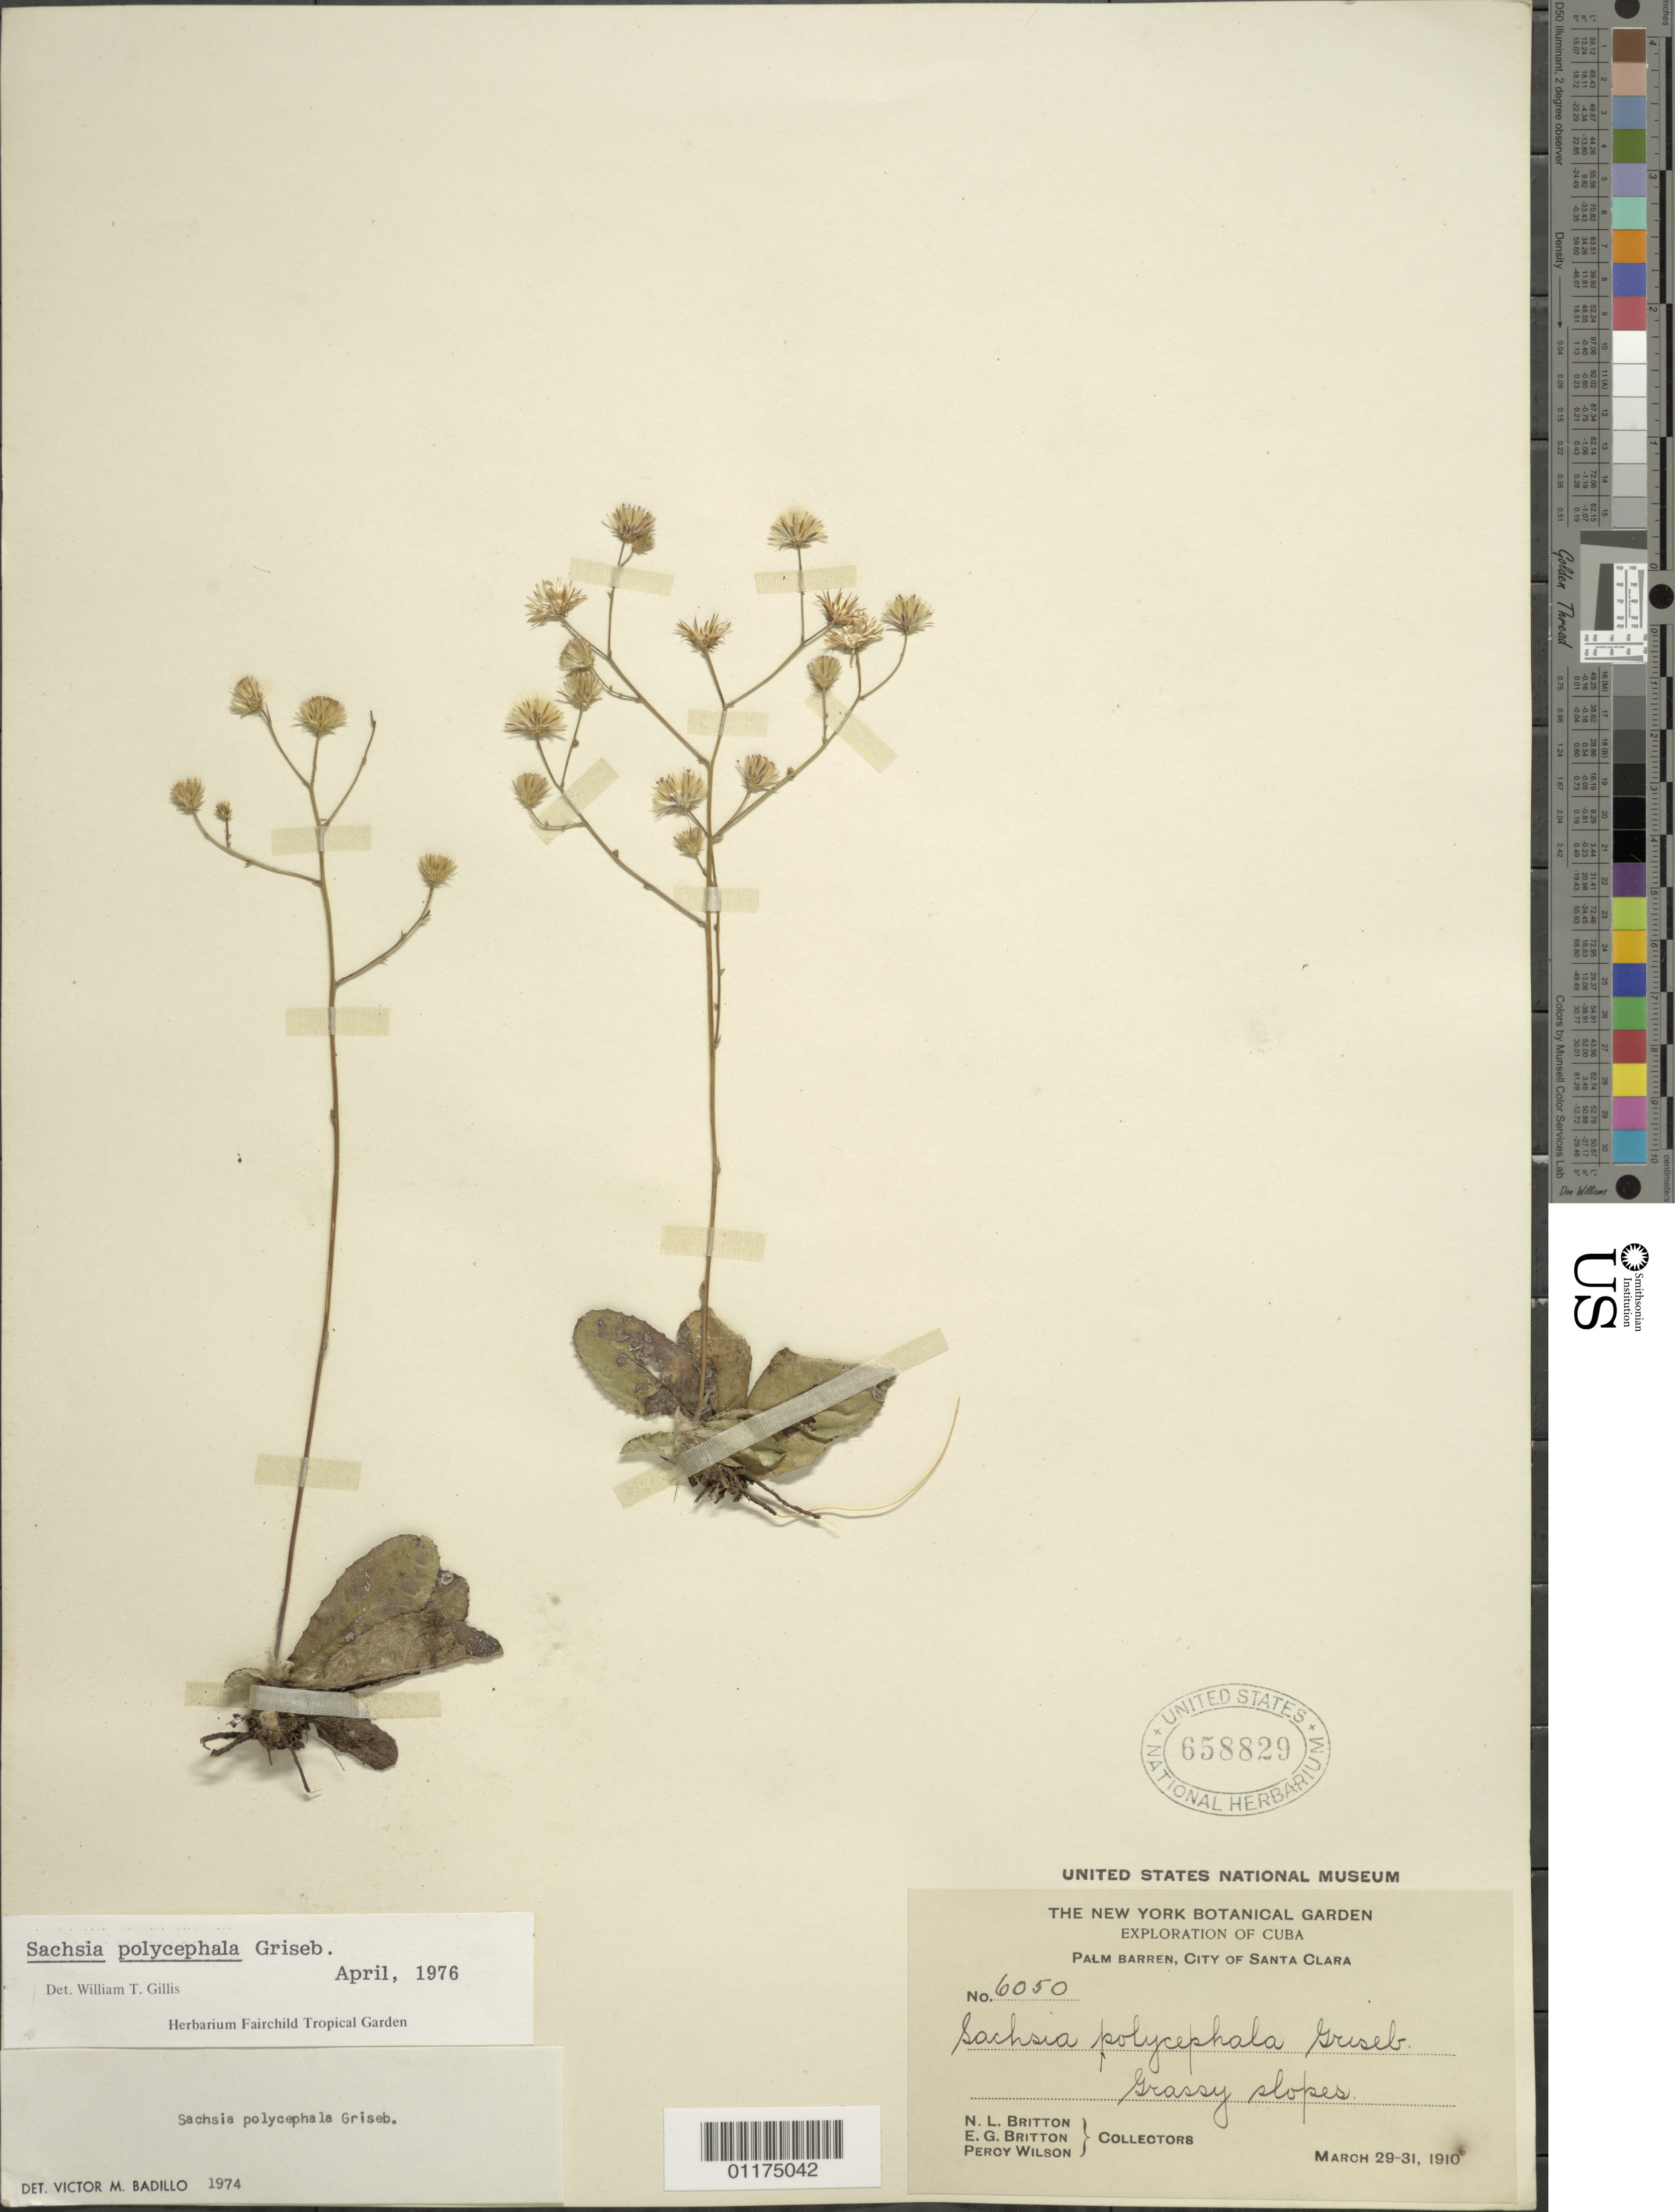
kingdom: Plantae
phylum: Tracheophyta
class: Magnoliopsida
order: Asterales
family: Asteraceae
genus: Sachsia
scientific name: Sachsia polycephala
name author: Griseb.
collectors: N. Britton, E. G. Britton & P. Wilson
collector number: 6050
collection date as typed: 29 Mar 1910 to 30 Mar 1910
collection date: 1910-03-29/1910-03-30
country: Cuba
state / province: Villa Clara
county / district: Santa Clara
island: Cuba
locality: Palm Barren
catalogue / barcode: US 658829